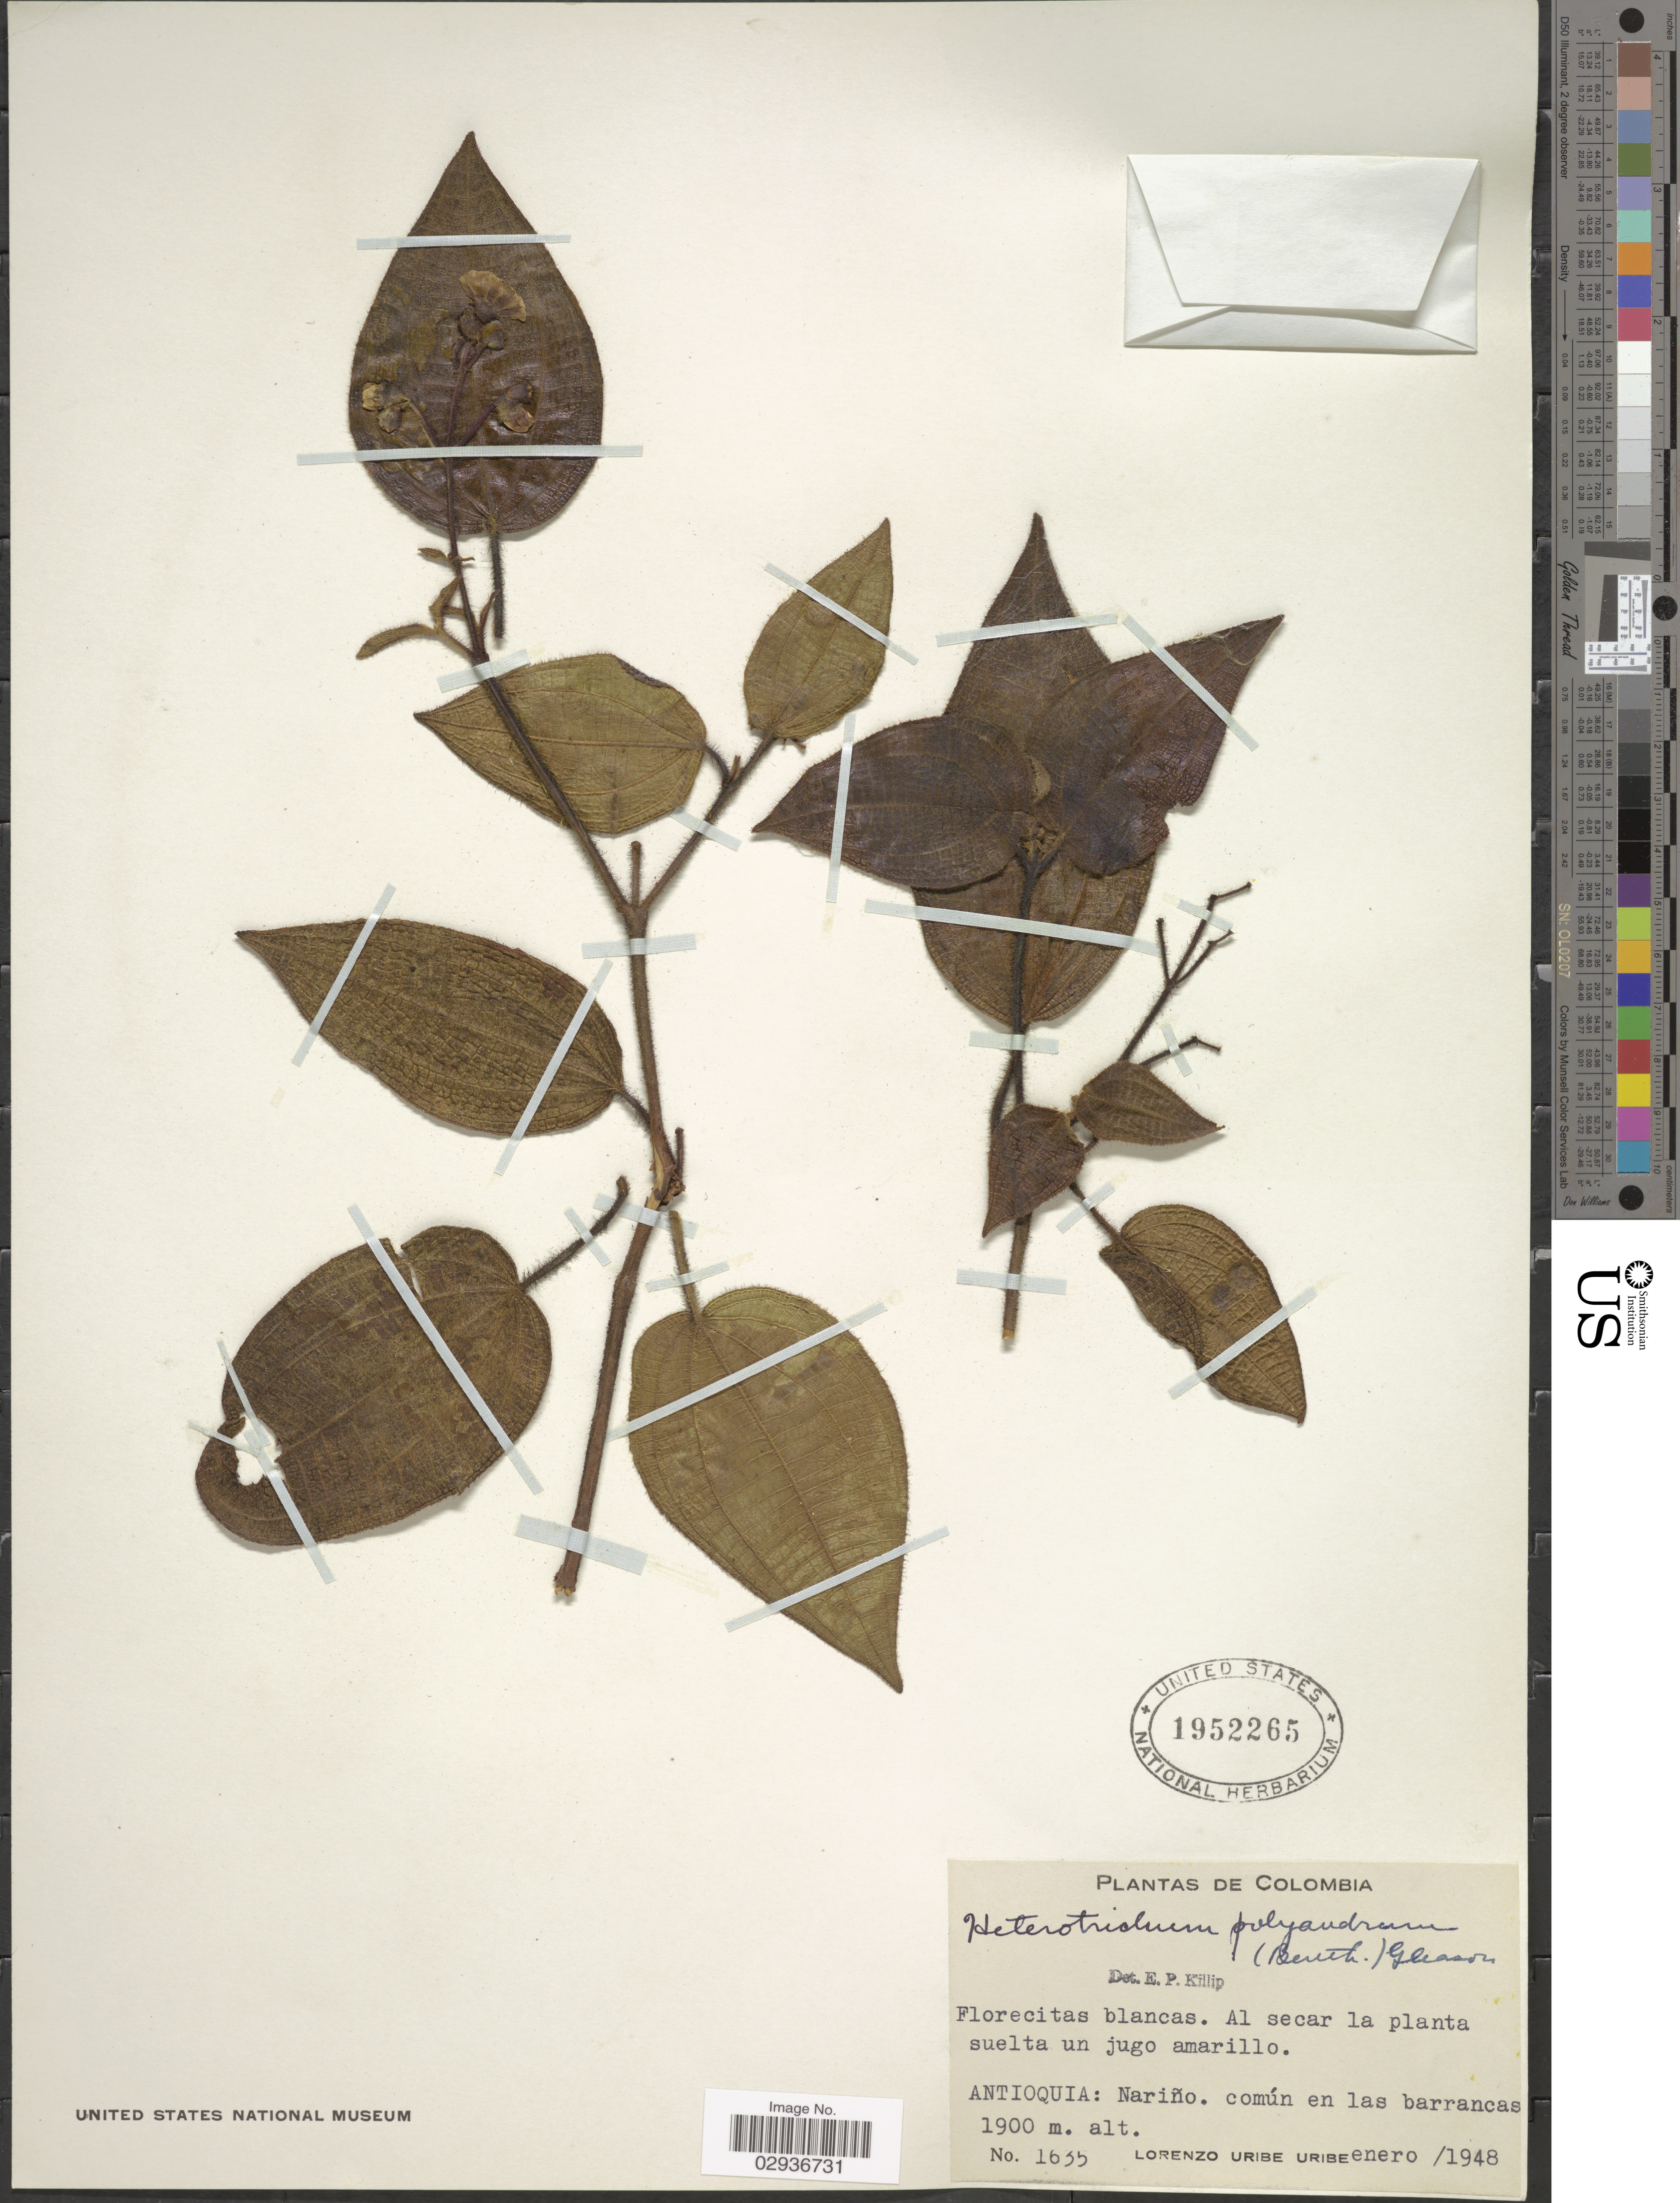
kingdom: Plantae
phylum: Tracheophyta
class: Magnoliopsida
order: Myrtales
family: Melastomataceae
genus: Miconia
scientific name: Miconia benthamiana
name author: Triana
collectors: L. Uribe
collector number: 1635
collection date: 1948-01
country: Colombia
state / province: Antioquia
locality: Antioquia: Nariño.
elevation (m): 1900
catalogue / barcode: US 1952265